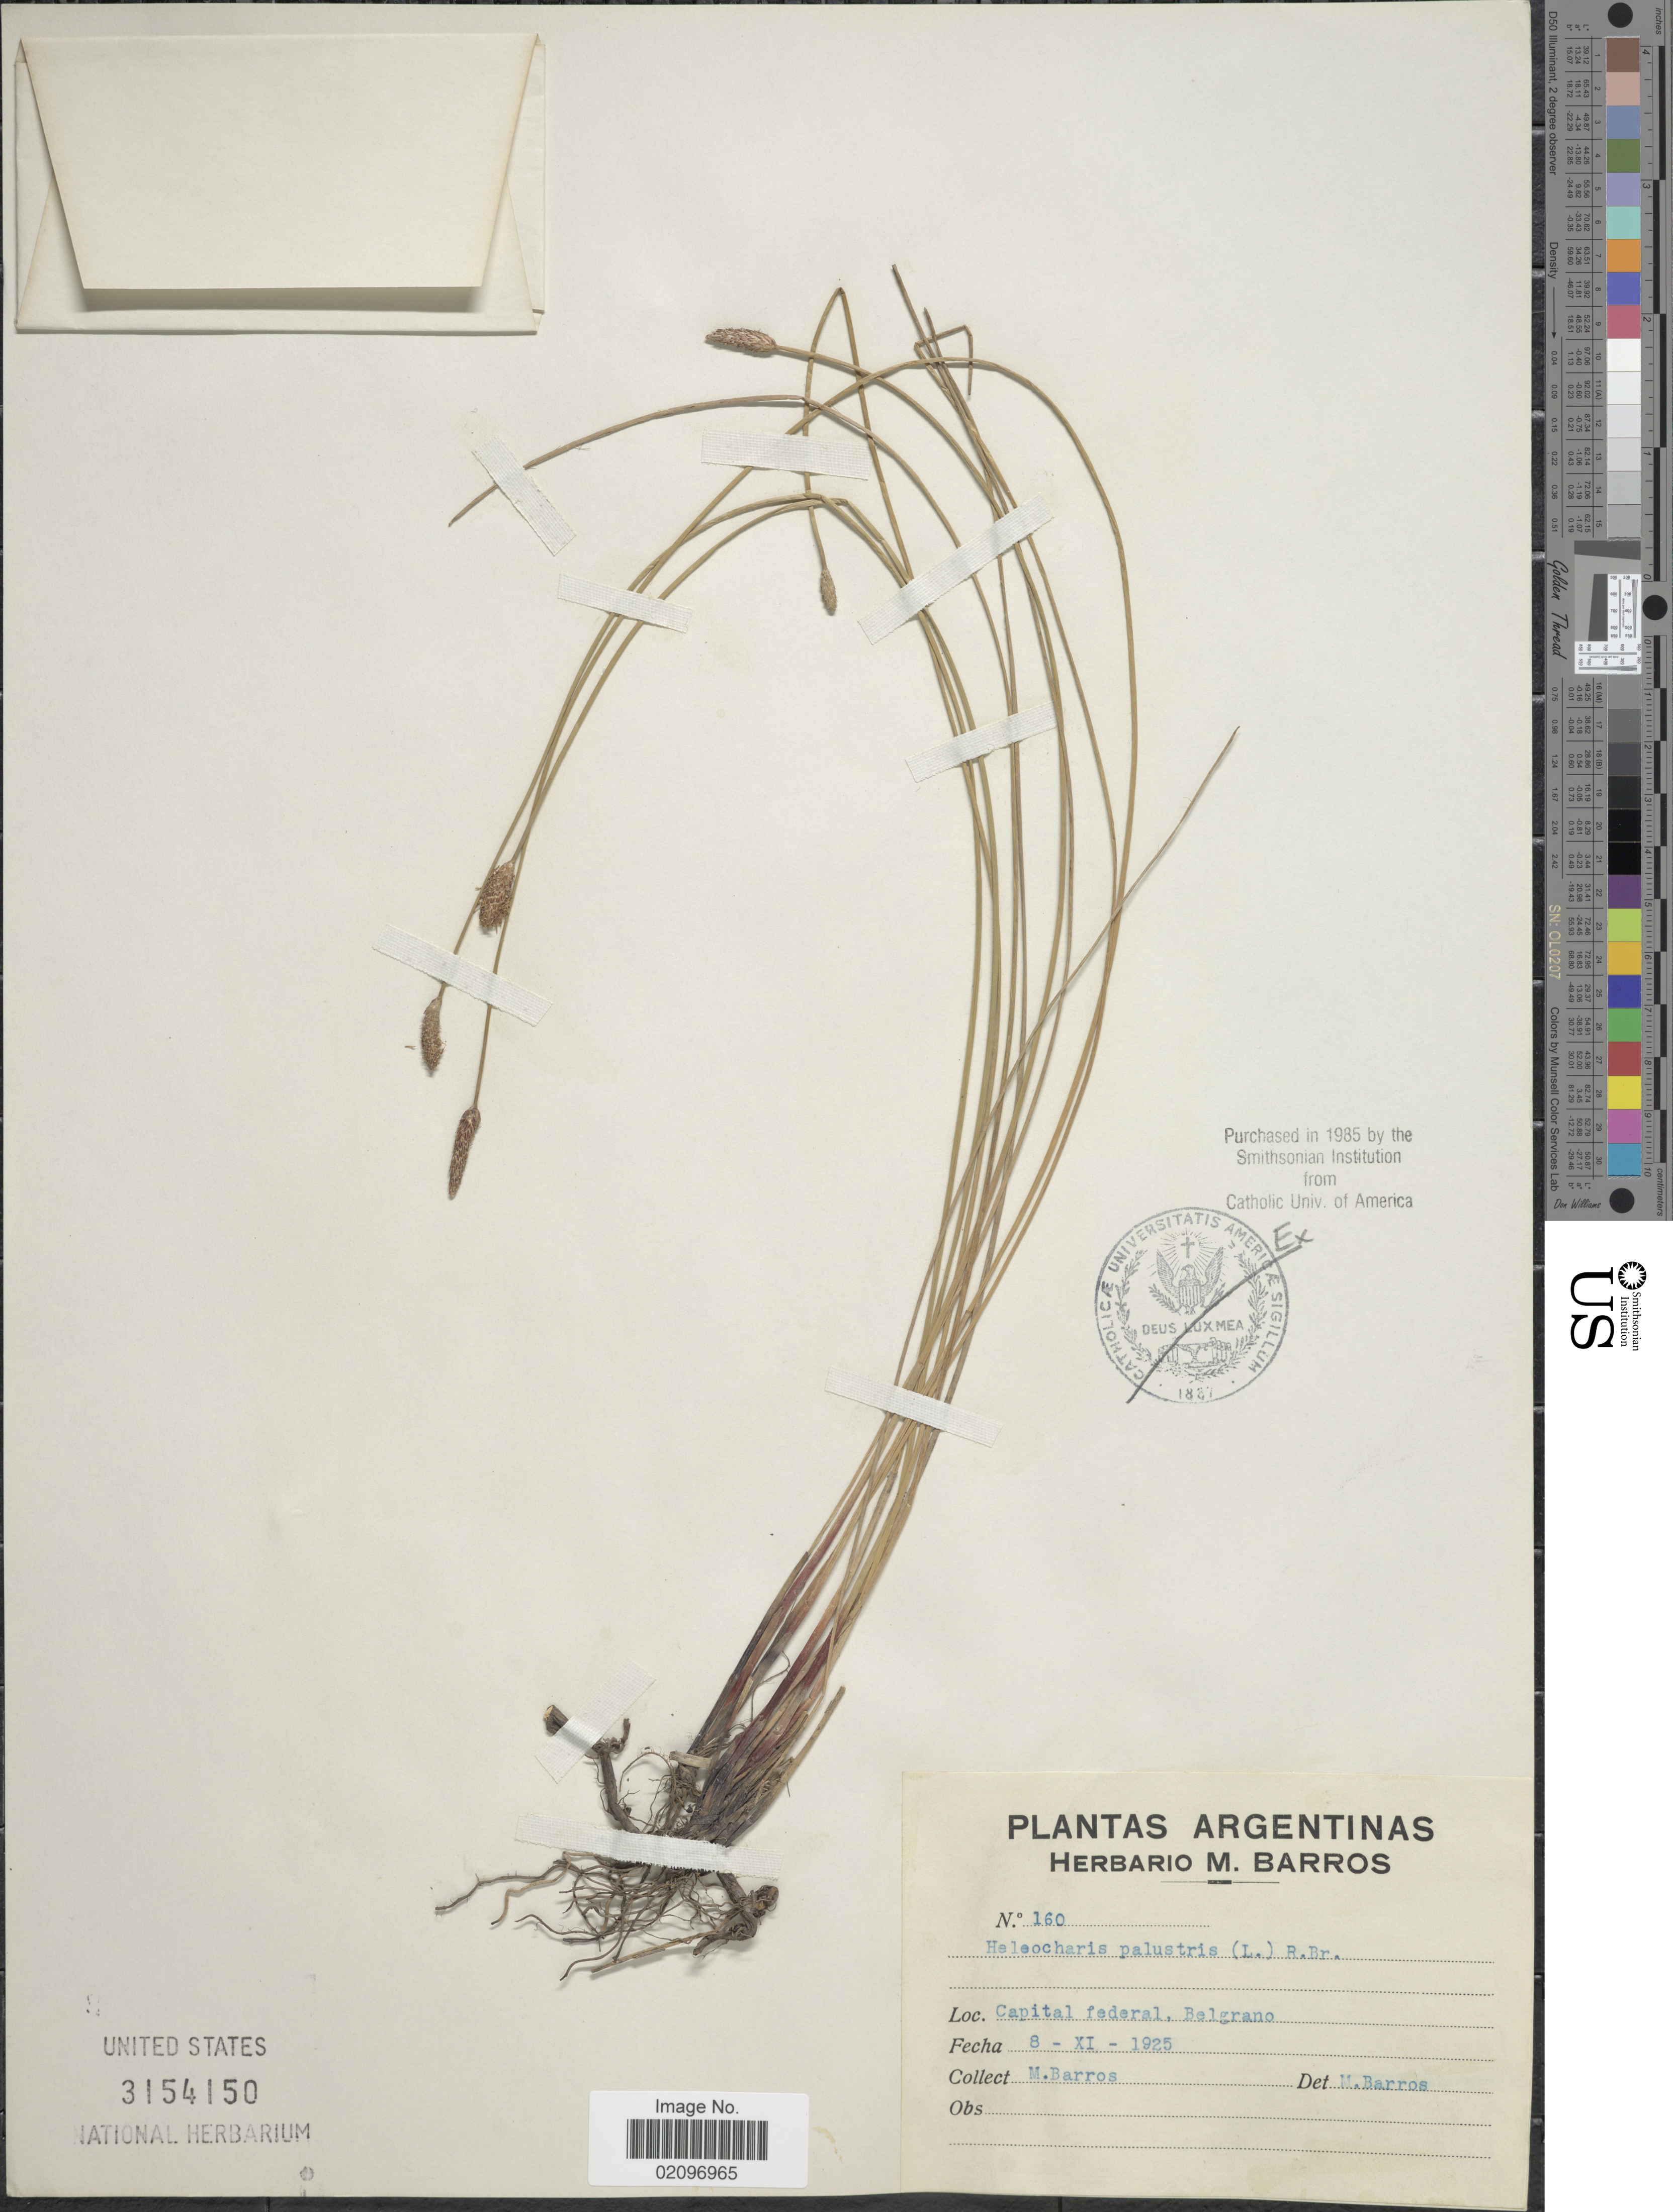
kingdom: Plantae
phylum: Tracheophyta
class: Liliopsida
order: Poales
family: Cyperaceae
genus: Eleocharis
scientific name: Eleocharis palustris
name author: (L.) Roem. & Schult.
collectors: M. Barros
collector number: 160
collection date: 1925-11-08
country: Argentina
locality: Capital federal, Belgrano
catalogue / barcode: US 3154150